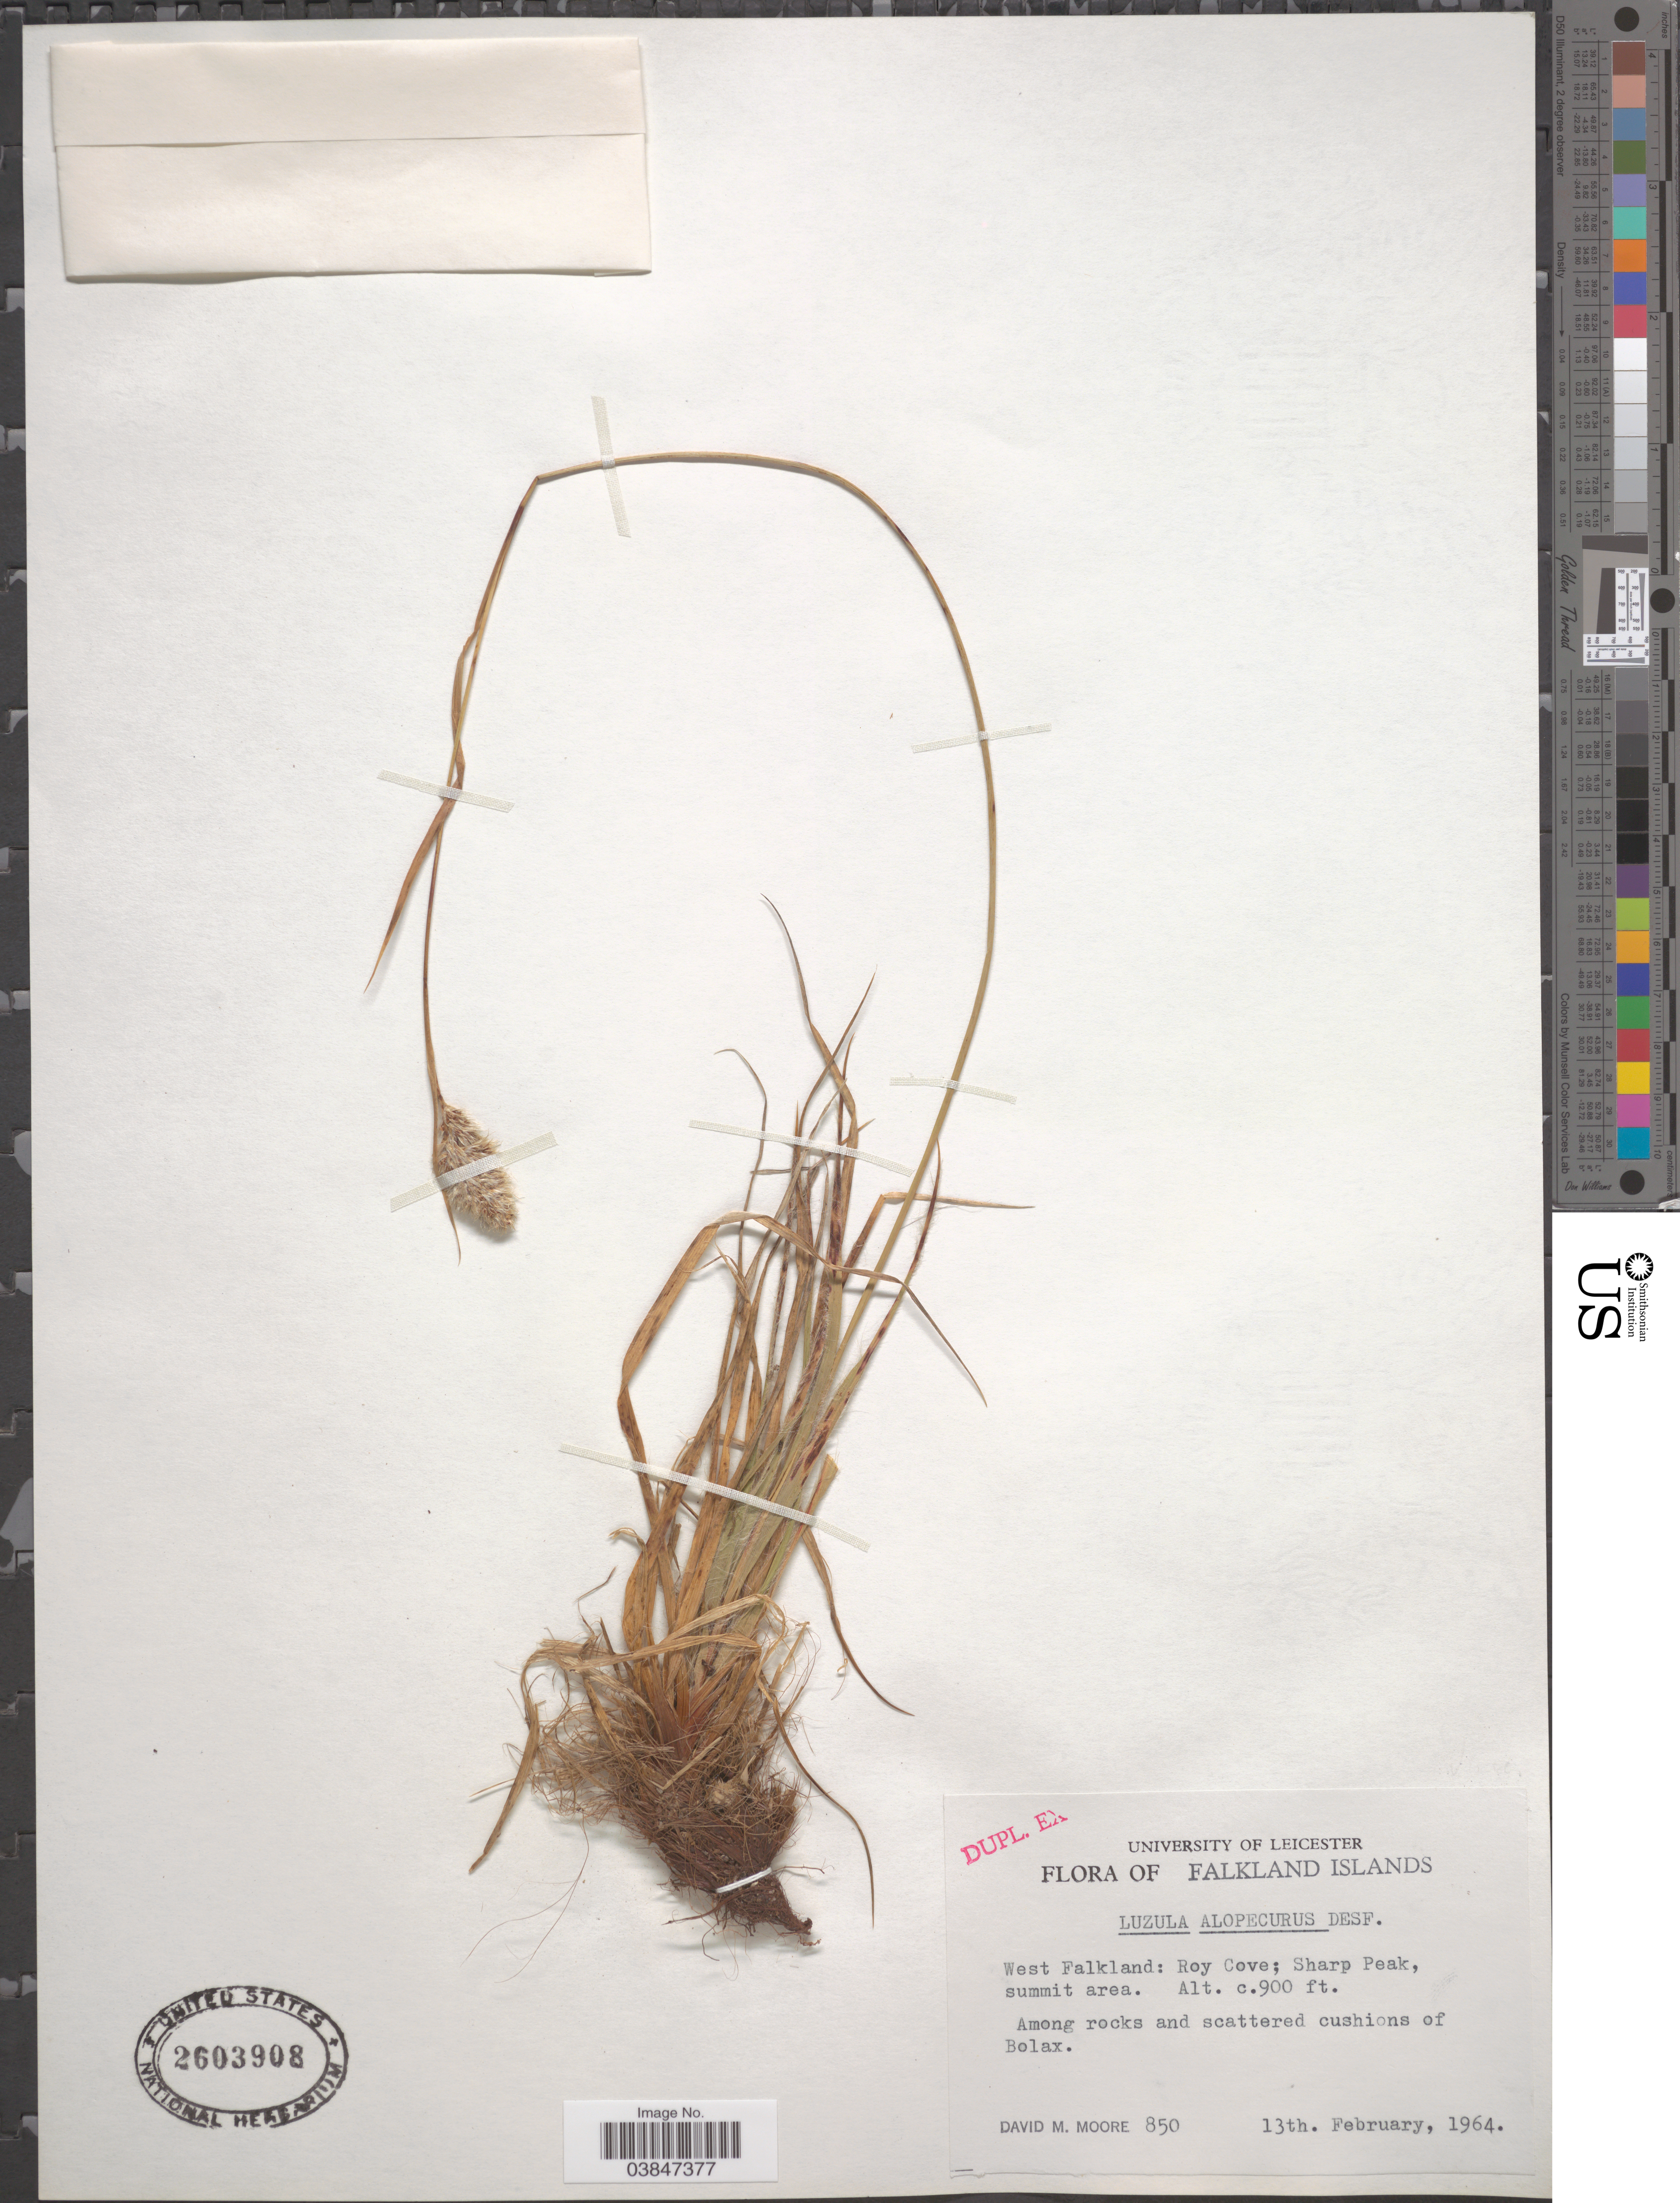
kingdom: Plantae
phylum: Tracheophyta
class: Liliopsida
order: Poales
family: Juncaceae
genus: Luzula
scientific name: Luzula alopecurus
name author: Desv.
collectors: D. Moore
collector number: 850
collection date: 1964-02-13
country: Falkland Islands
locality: West Falkland: Roy Cove; Sharp Peak, summit area. Among rocks and scattered cushions of Bolax.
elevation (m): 274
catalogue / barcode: US 2603908